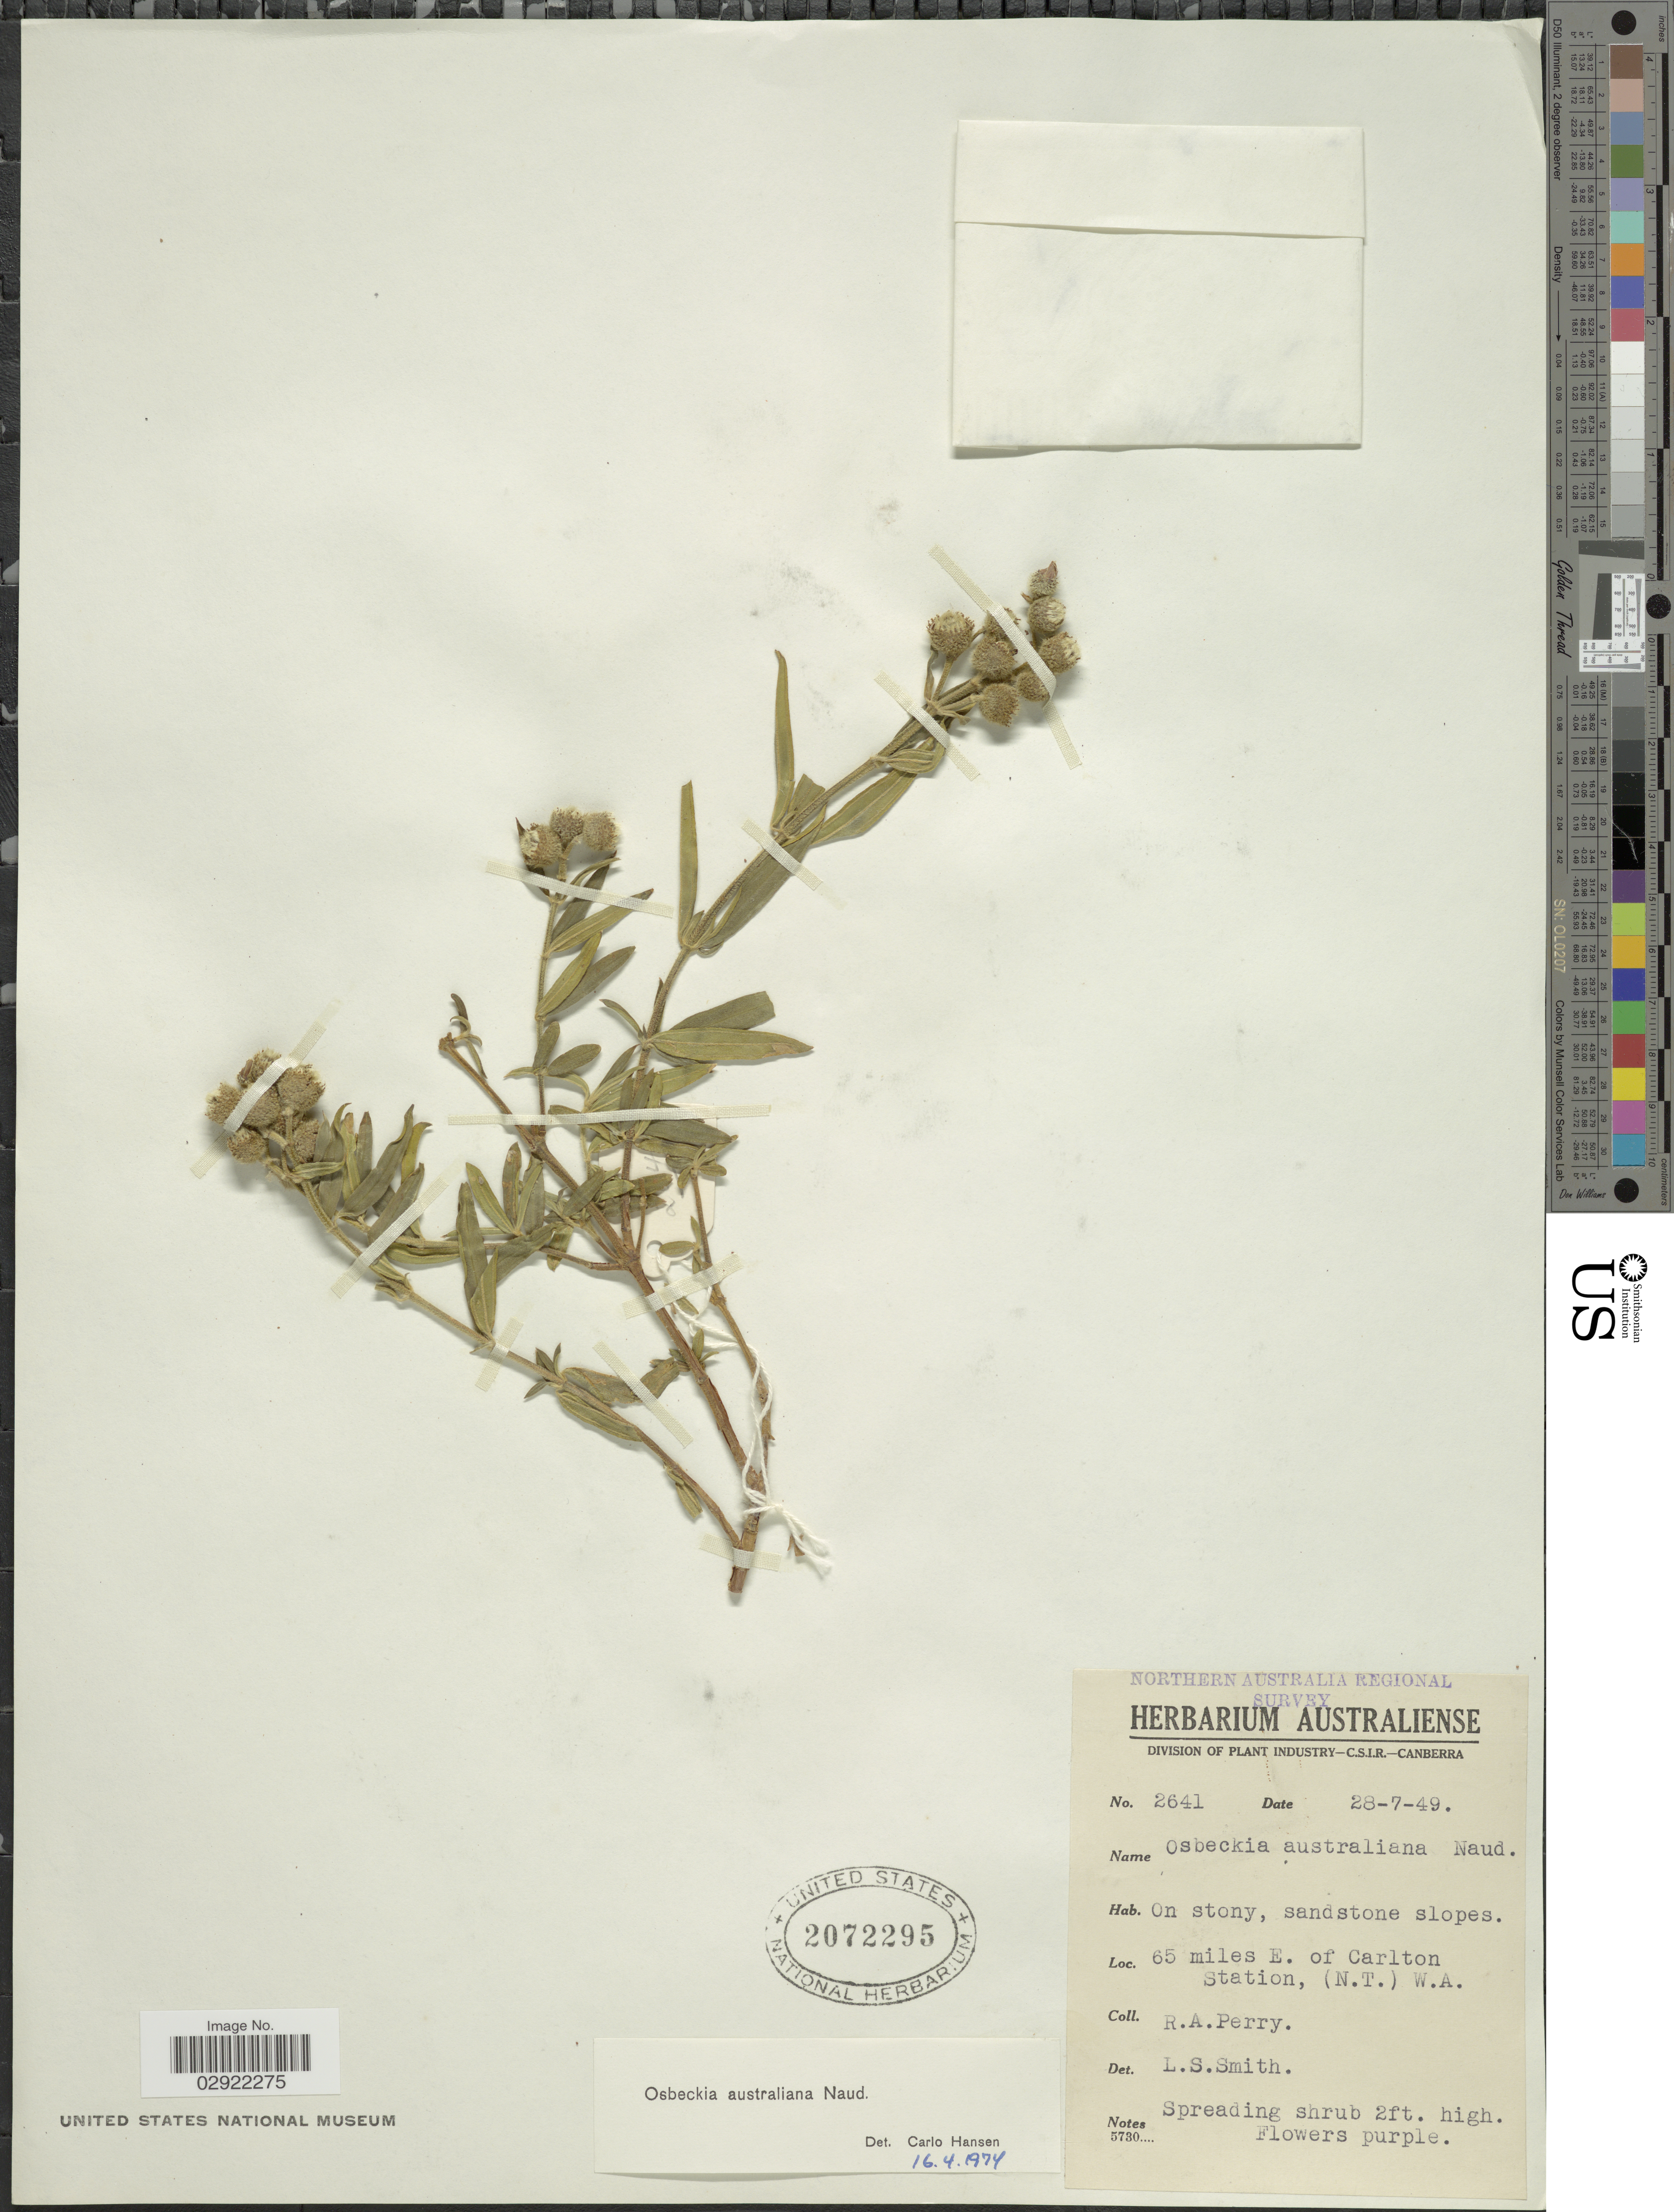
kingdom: Plantae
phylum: Tracheophyta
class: Magnoliopsida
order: Myrtales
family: Melastomataceae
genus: Osbeckia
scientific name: Osbeckia australiana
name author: Naudin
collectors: Perry, R. A.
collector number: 2641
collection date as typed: Transcribed d/m/y: 28/7/49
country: Australia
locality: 65 miles E. of Carlton Station, (N.T.) W.A.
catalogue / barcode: US 2072295